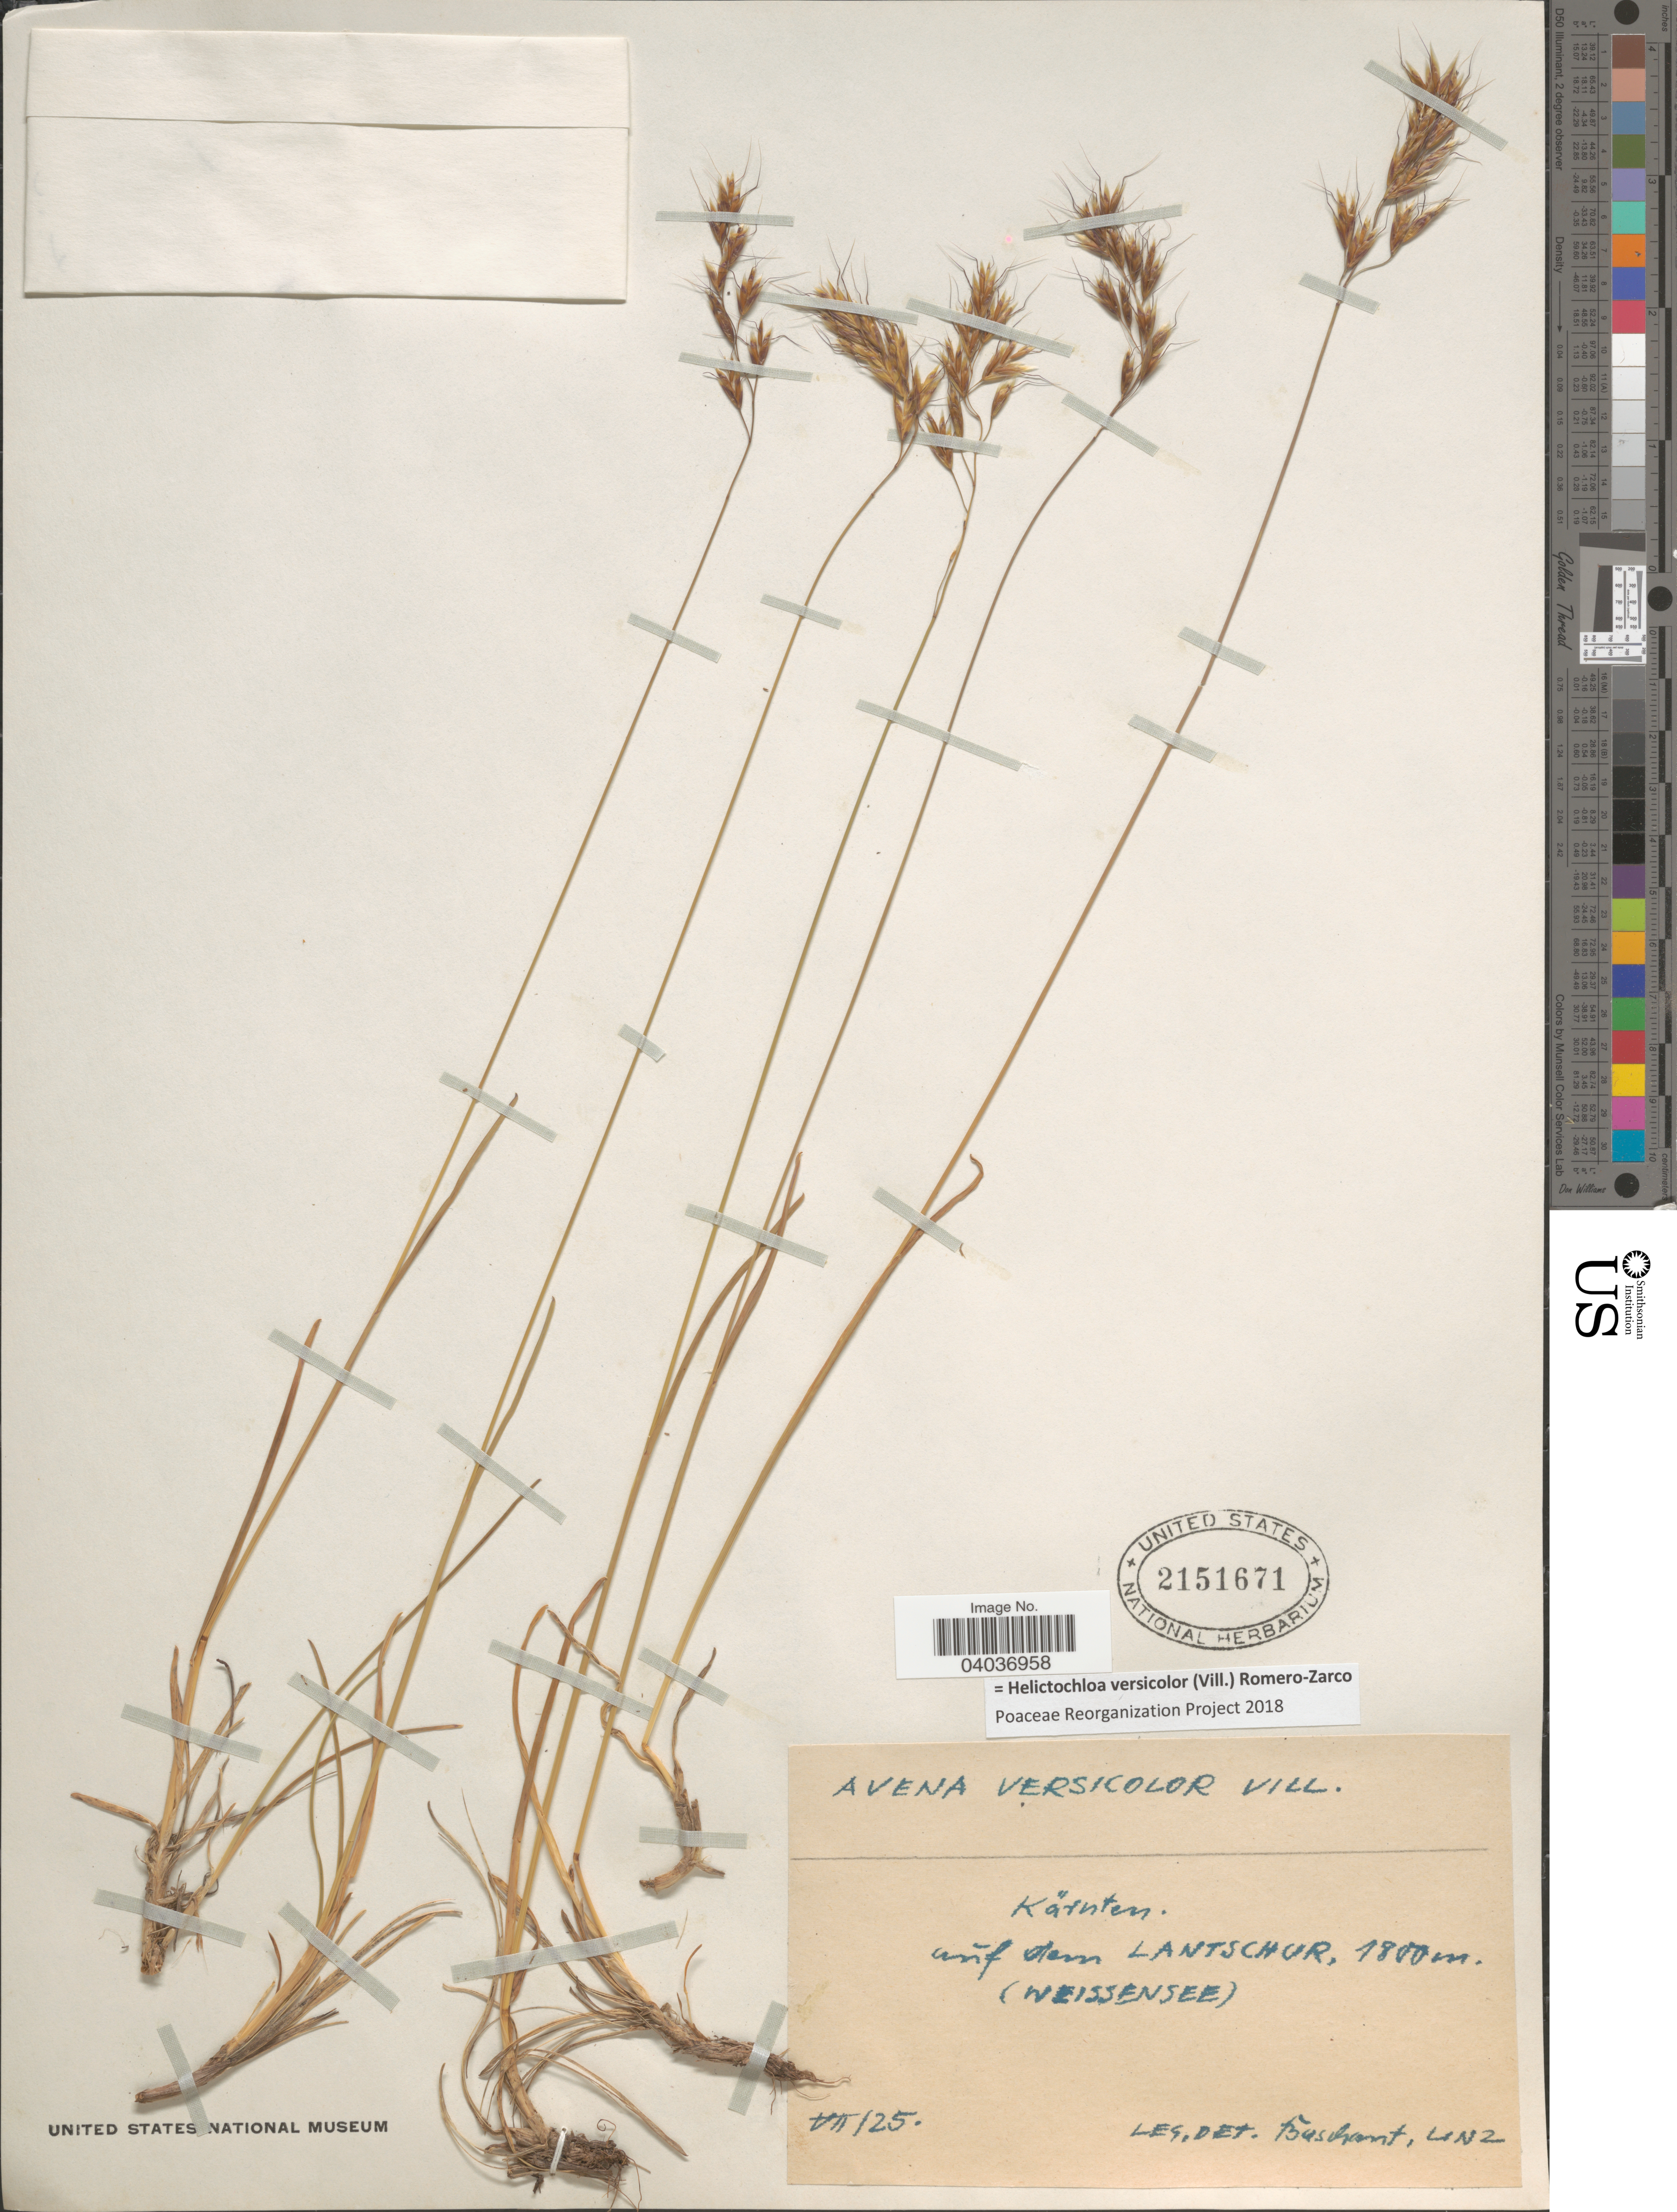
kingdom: Plantae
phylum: Tracheophyta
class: Liliopsida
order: Poales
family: Poaceae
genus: Helictochloa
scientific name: Helictochloa versicolor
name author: (Vill.) Romero Zarco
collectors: R. Baschant & Linz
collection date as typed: Transcribed d/m/y: /7/25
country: Austria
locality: Kärnten auf dem Lantschur, (Wiessensee).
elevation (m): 1800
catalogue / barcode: US 2151671